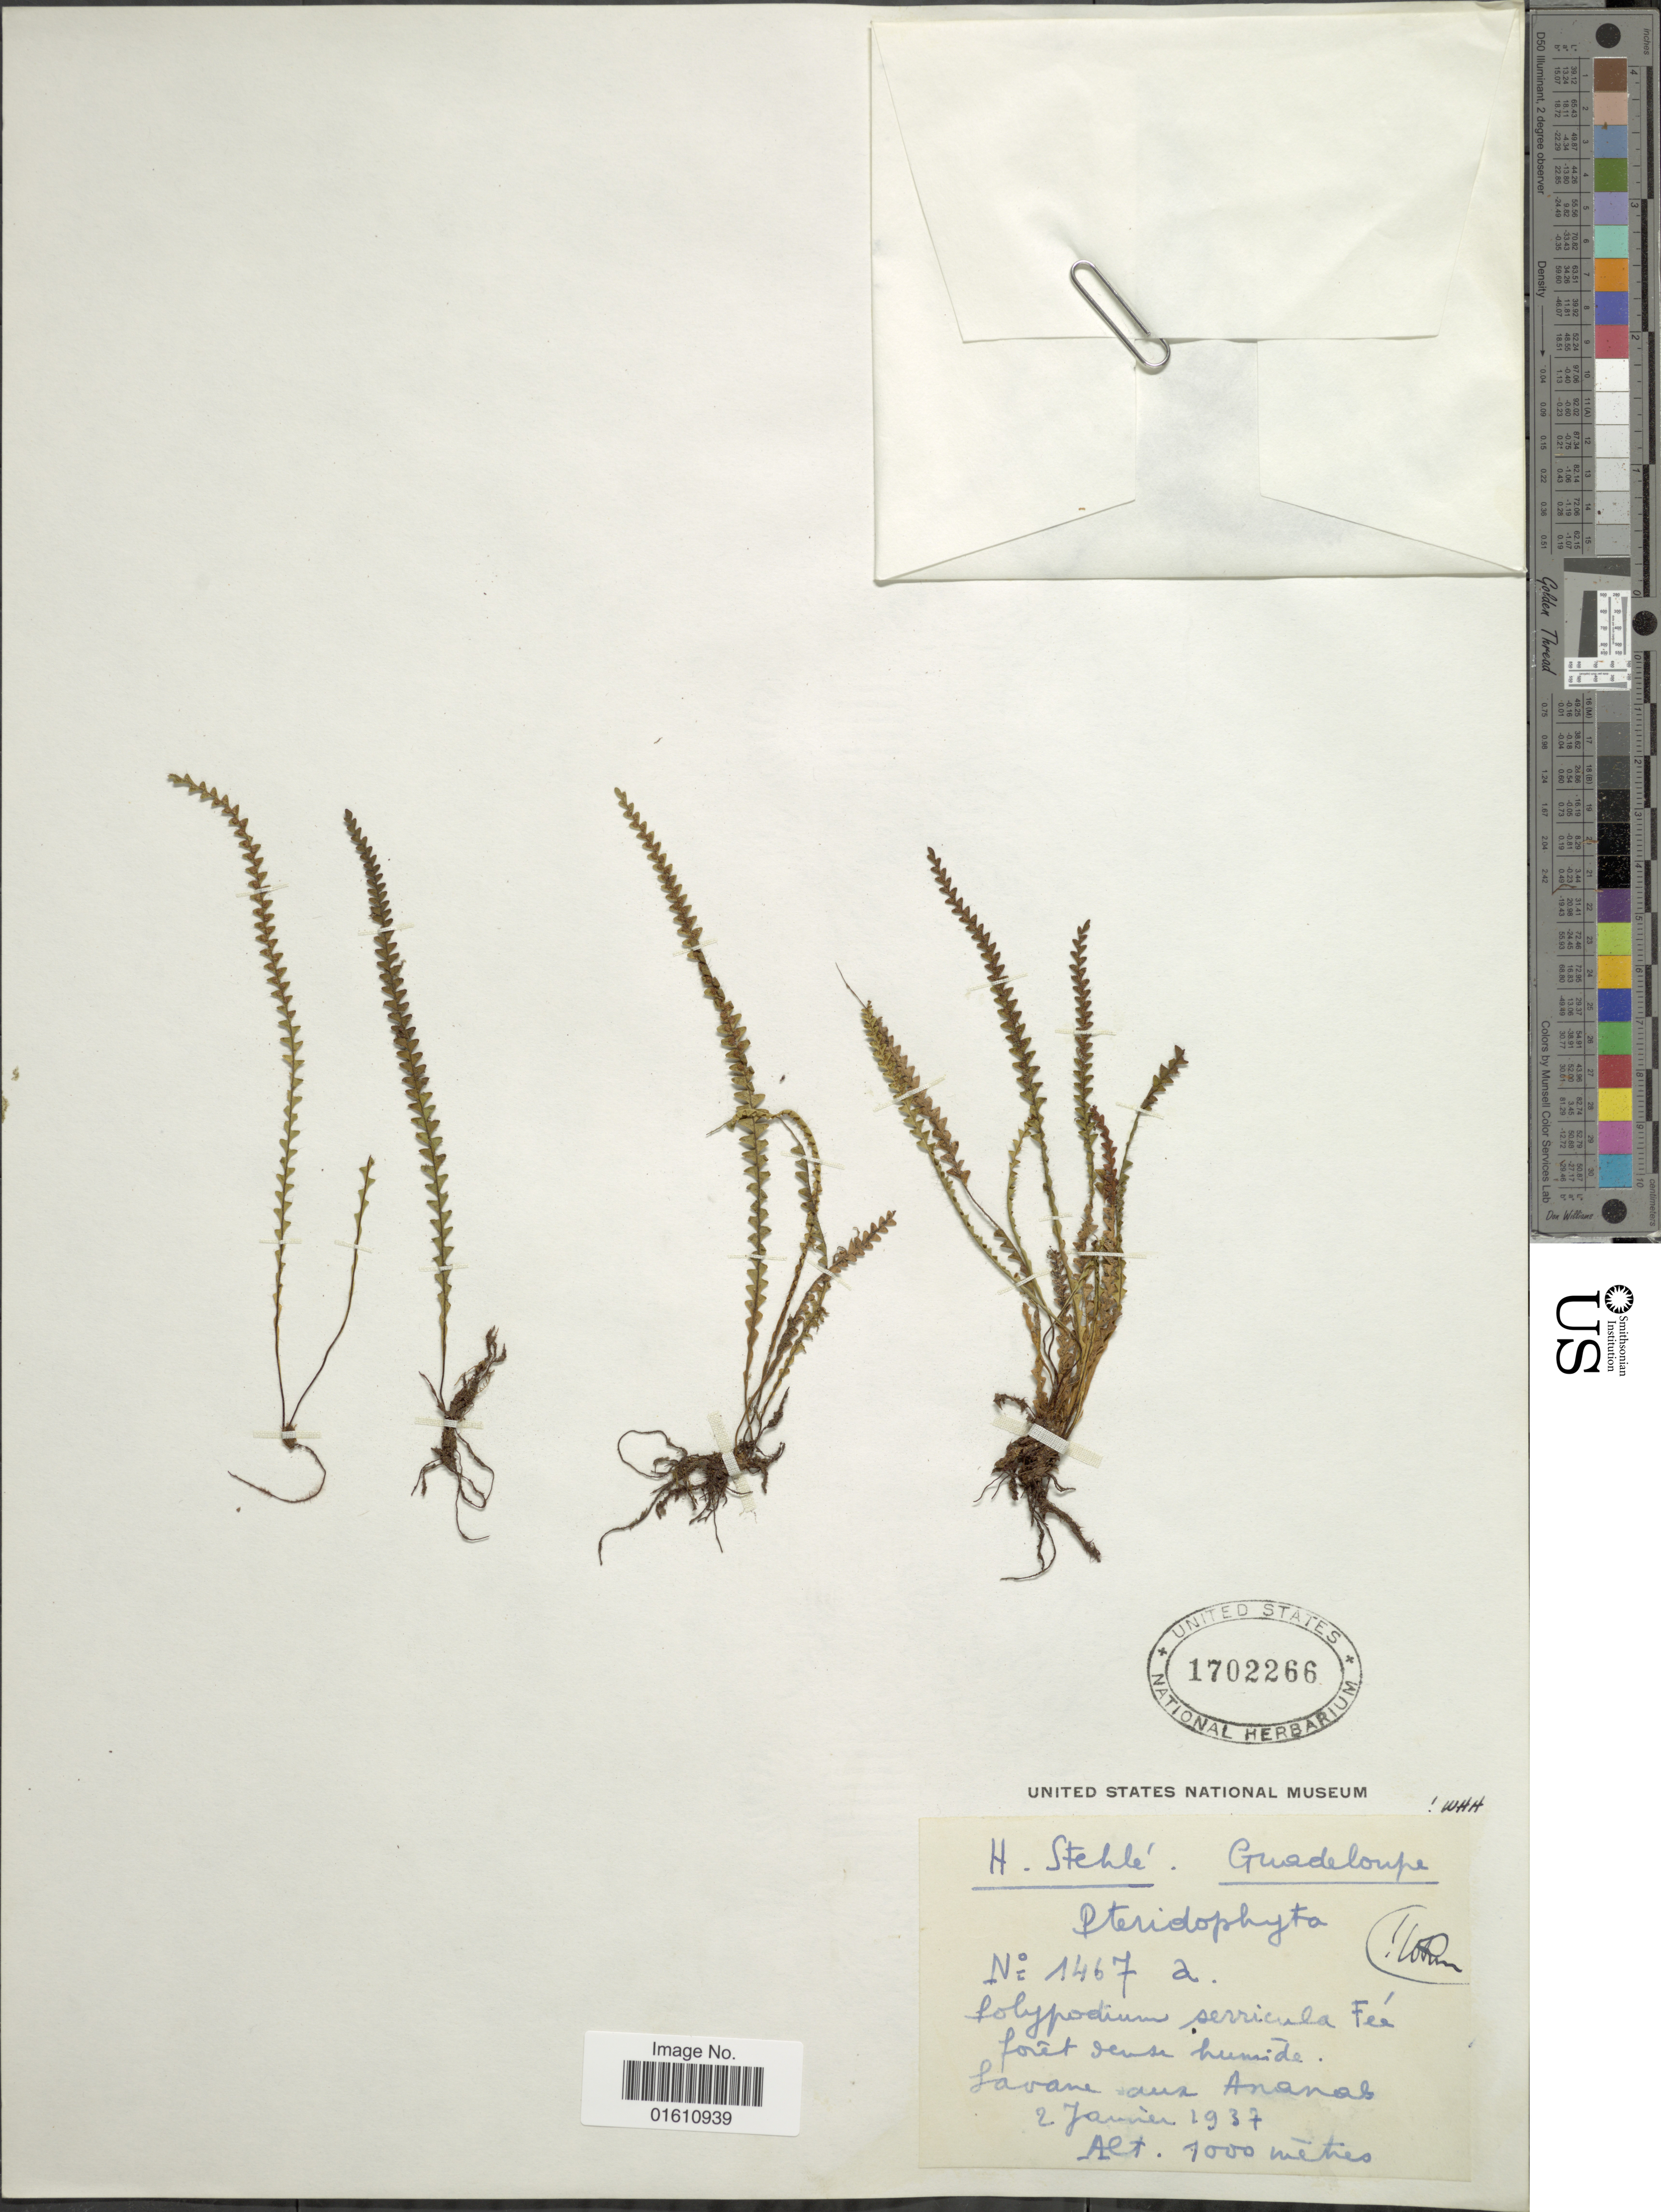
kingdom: Plantae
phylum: Tracheophyta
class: Polypodiopsida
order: Polypodiales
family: Polypodiaceae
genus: Moranopteris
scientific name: Moranopteris serricula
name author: (Fée) R. Y. Hirai & J. Prado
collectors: H. Stehlé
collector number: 1467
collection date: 1937-01-02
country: Guadeloupe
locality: Savane vaux Ananas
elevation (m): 1000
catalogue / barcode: US 170226